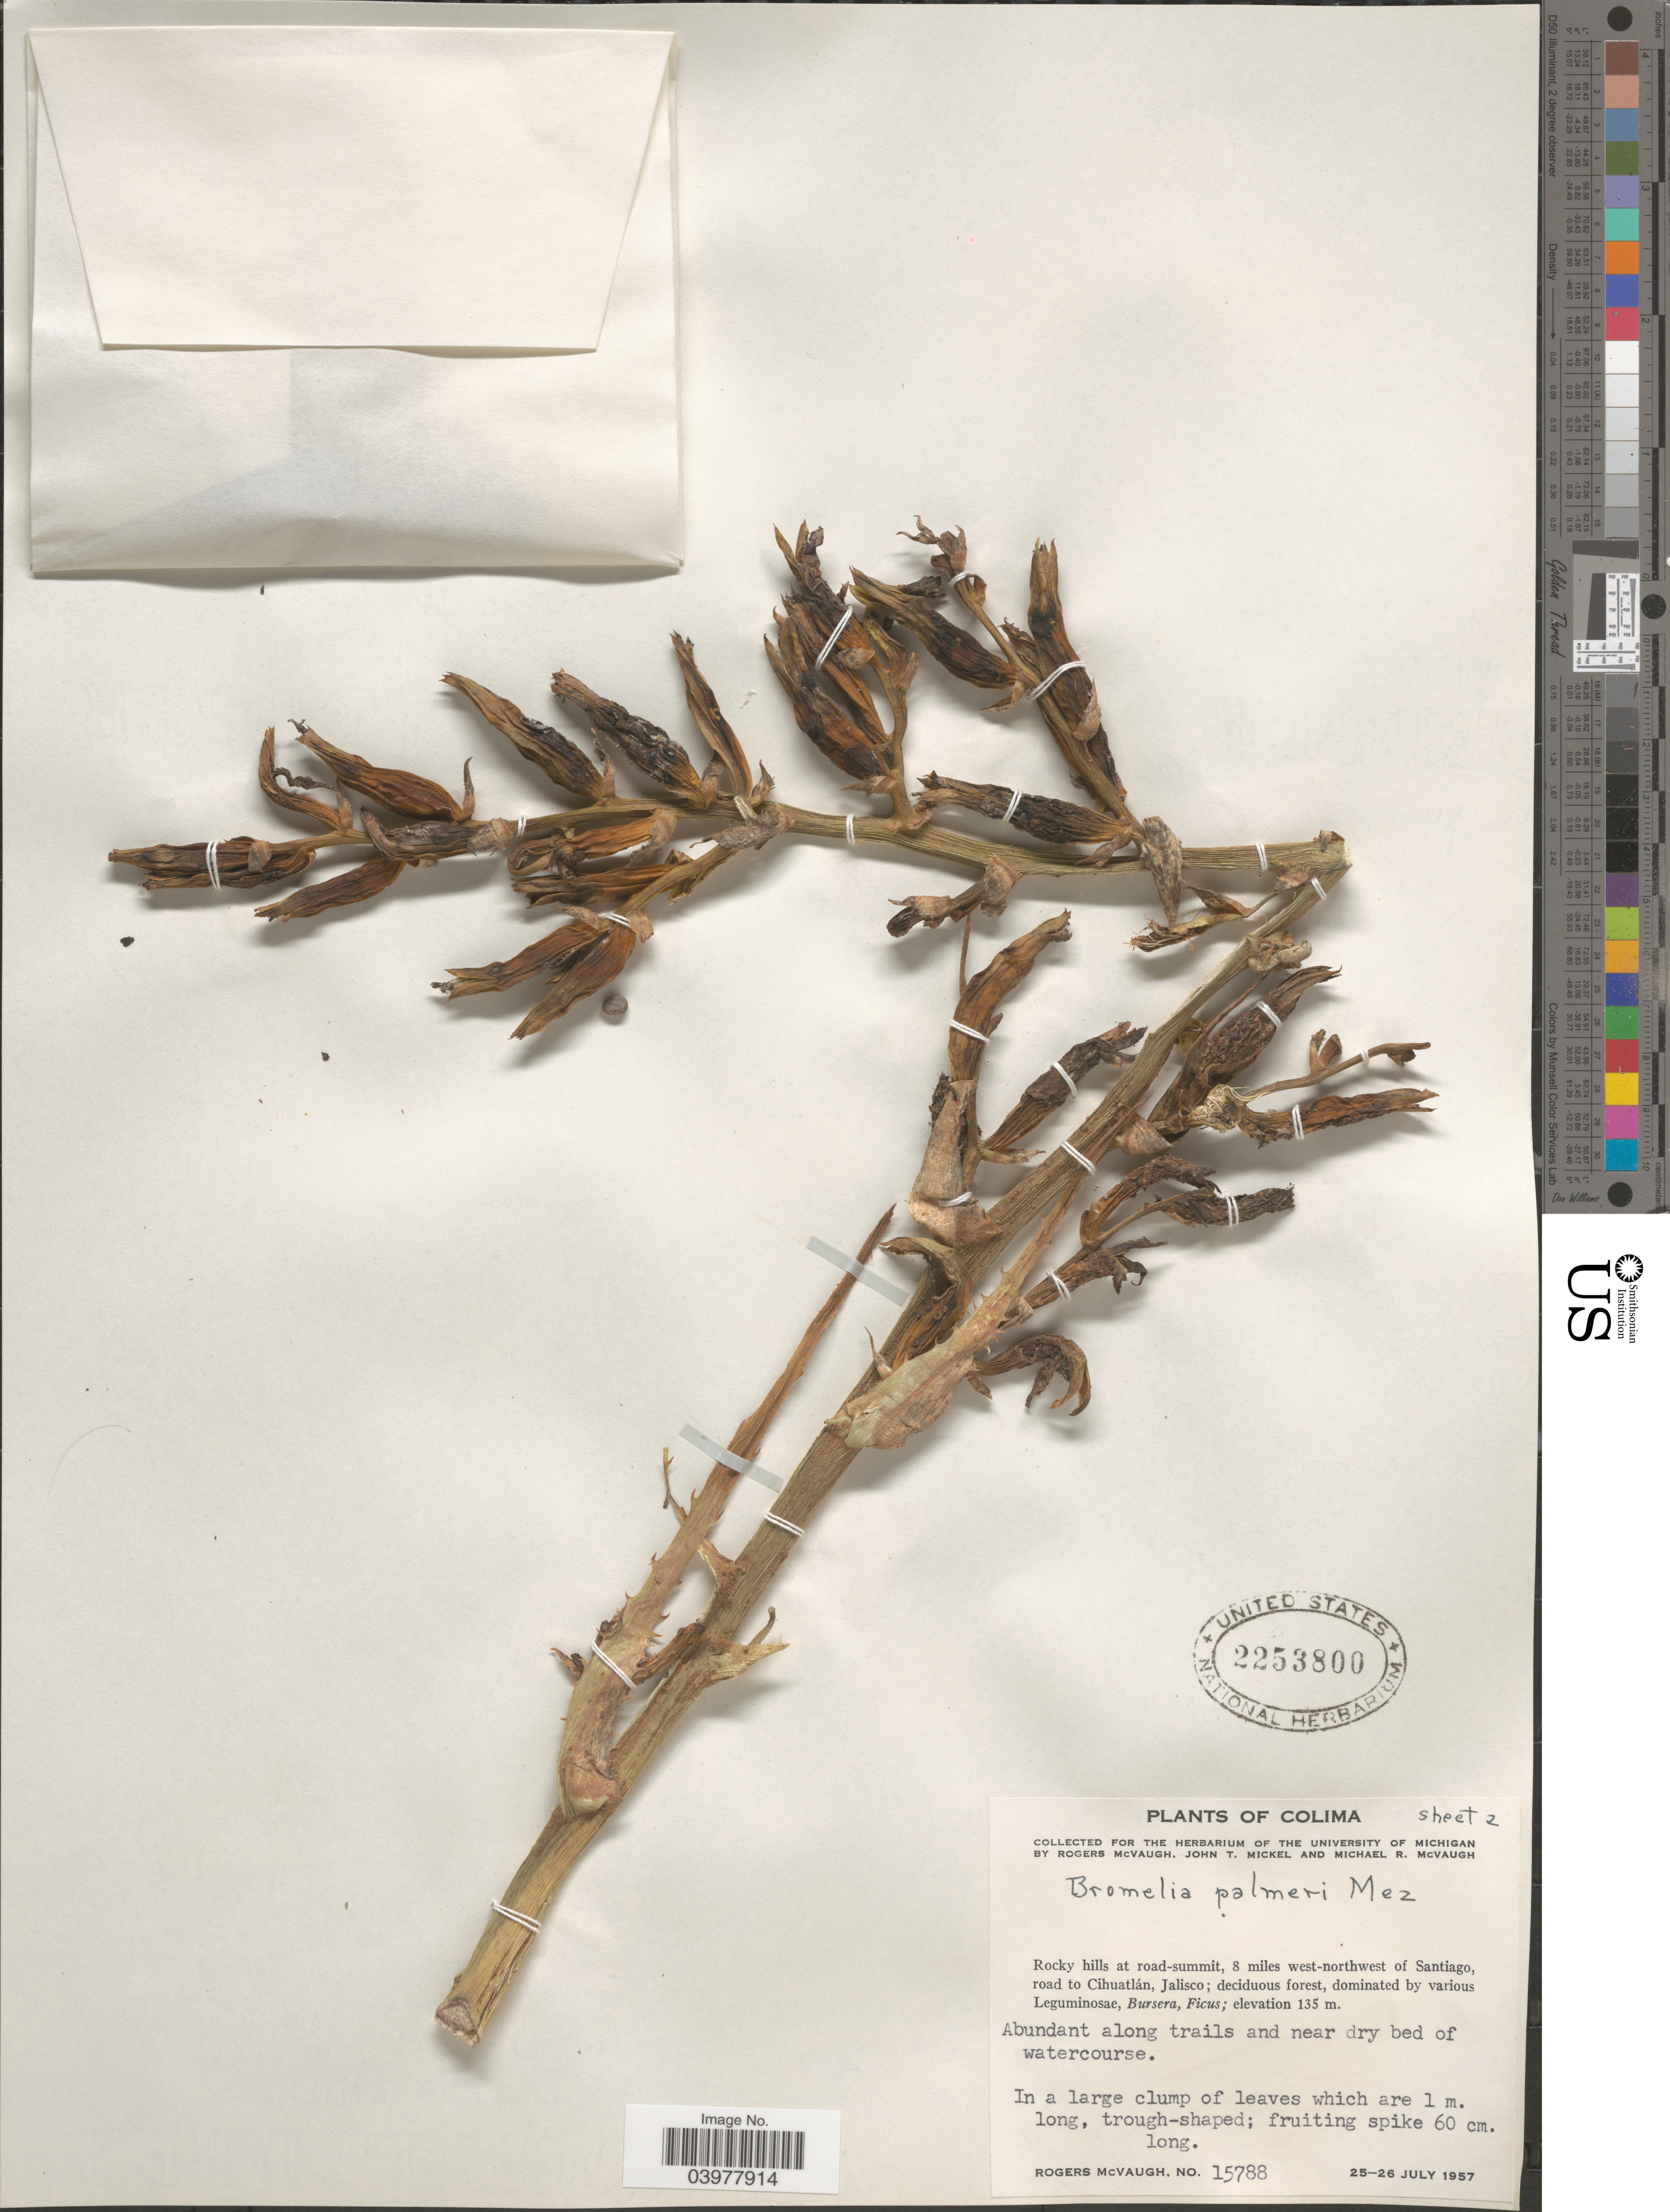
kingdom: Plantae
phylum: Tracheophyta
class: Liliopsida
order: Poales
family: Bromeliaceae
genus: Bromelia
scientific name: Bromelia palmeri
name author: Mez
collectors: R. McVaugh, J. T. Mickel & R. McVaugh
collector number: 15788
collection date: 1957-07-25/1957-07-26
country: Mexico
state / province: Colima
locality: Rocky hills at road-summit, 8 miles west-northwest of Santiago, road to Cihuatlán, Jalisco. Abundant along trails and near dry bed of watercourse.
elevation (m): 135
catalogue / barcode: US 2253800